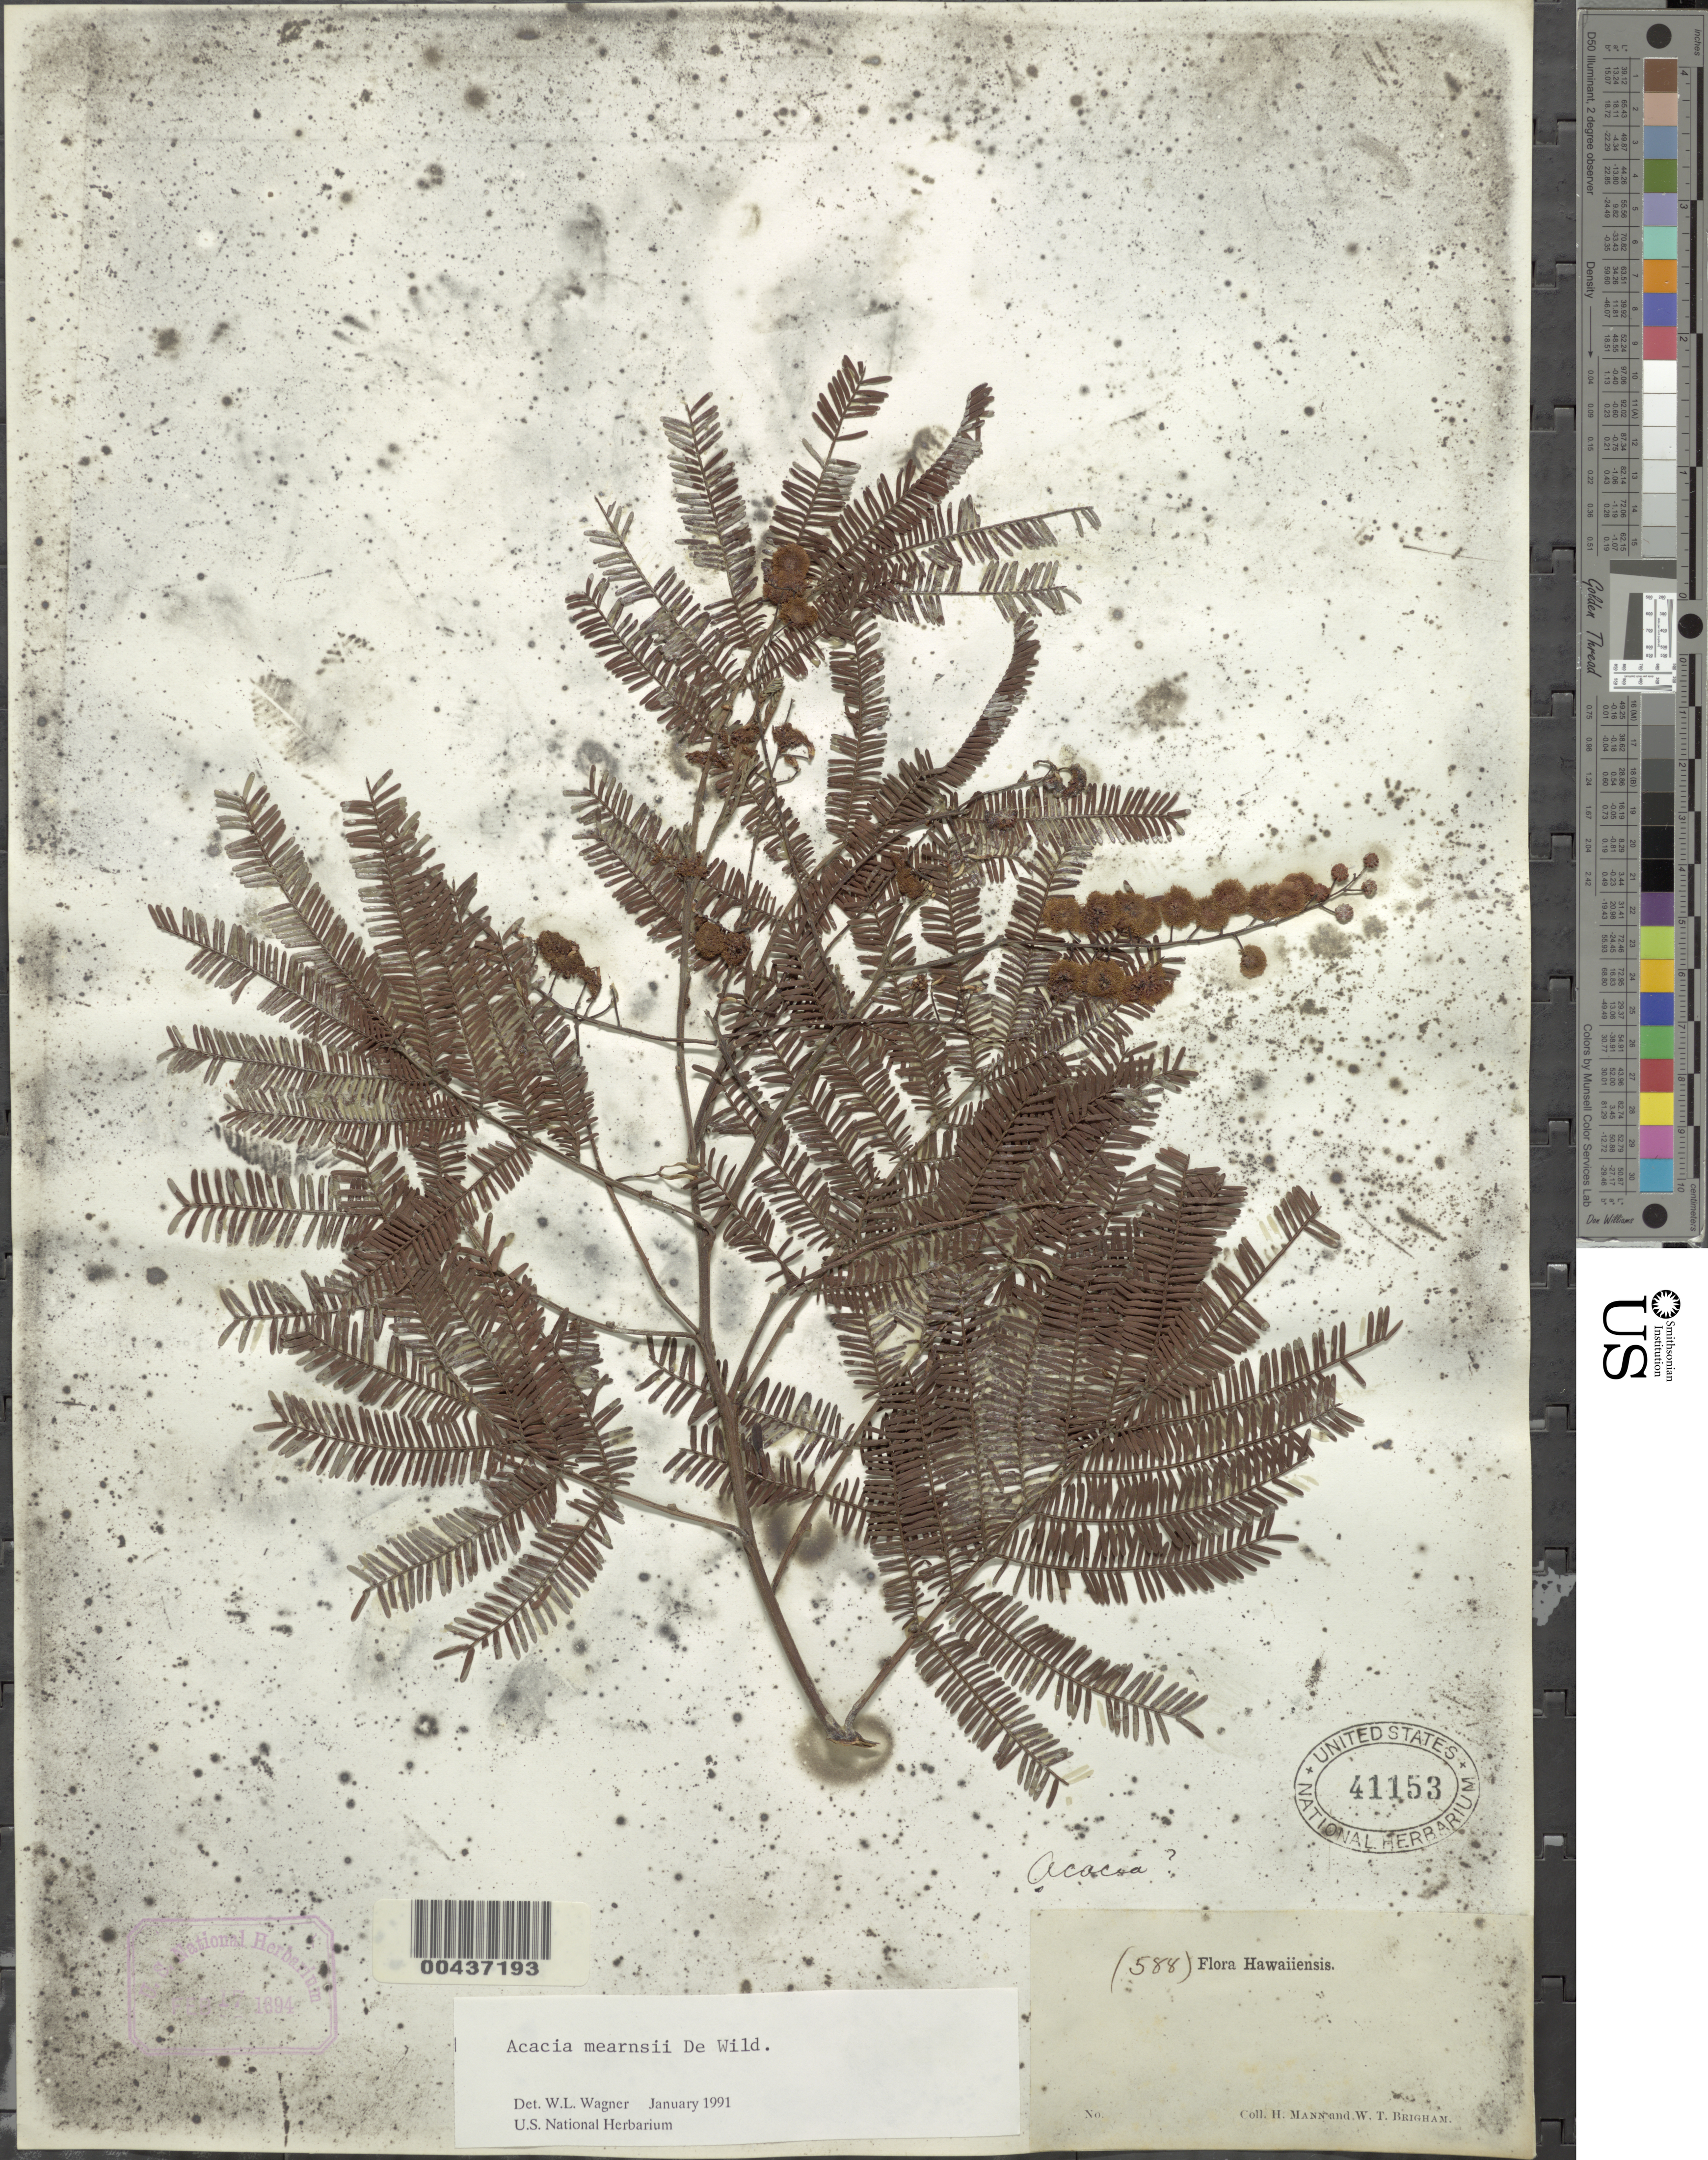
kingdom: Plantae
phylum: Tracheophyta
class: Magnoliopsida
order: Fabales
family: Fabaceae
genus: Acacia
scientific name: Acacia mearnsii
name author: De Wild.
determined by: Wagner, W. L., (BOT), Smithsonian Institution - National Museum of Natural History (UNITED STATES)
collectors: H. Mann & W. T. Brigham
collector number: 588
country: United States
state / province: Hawaii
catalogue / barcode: US 41153